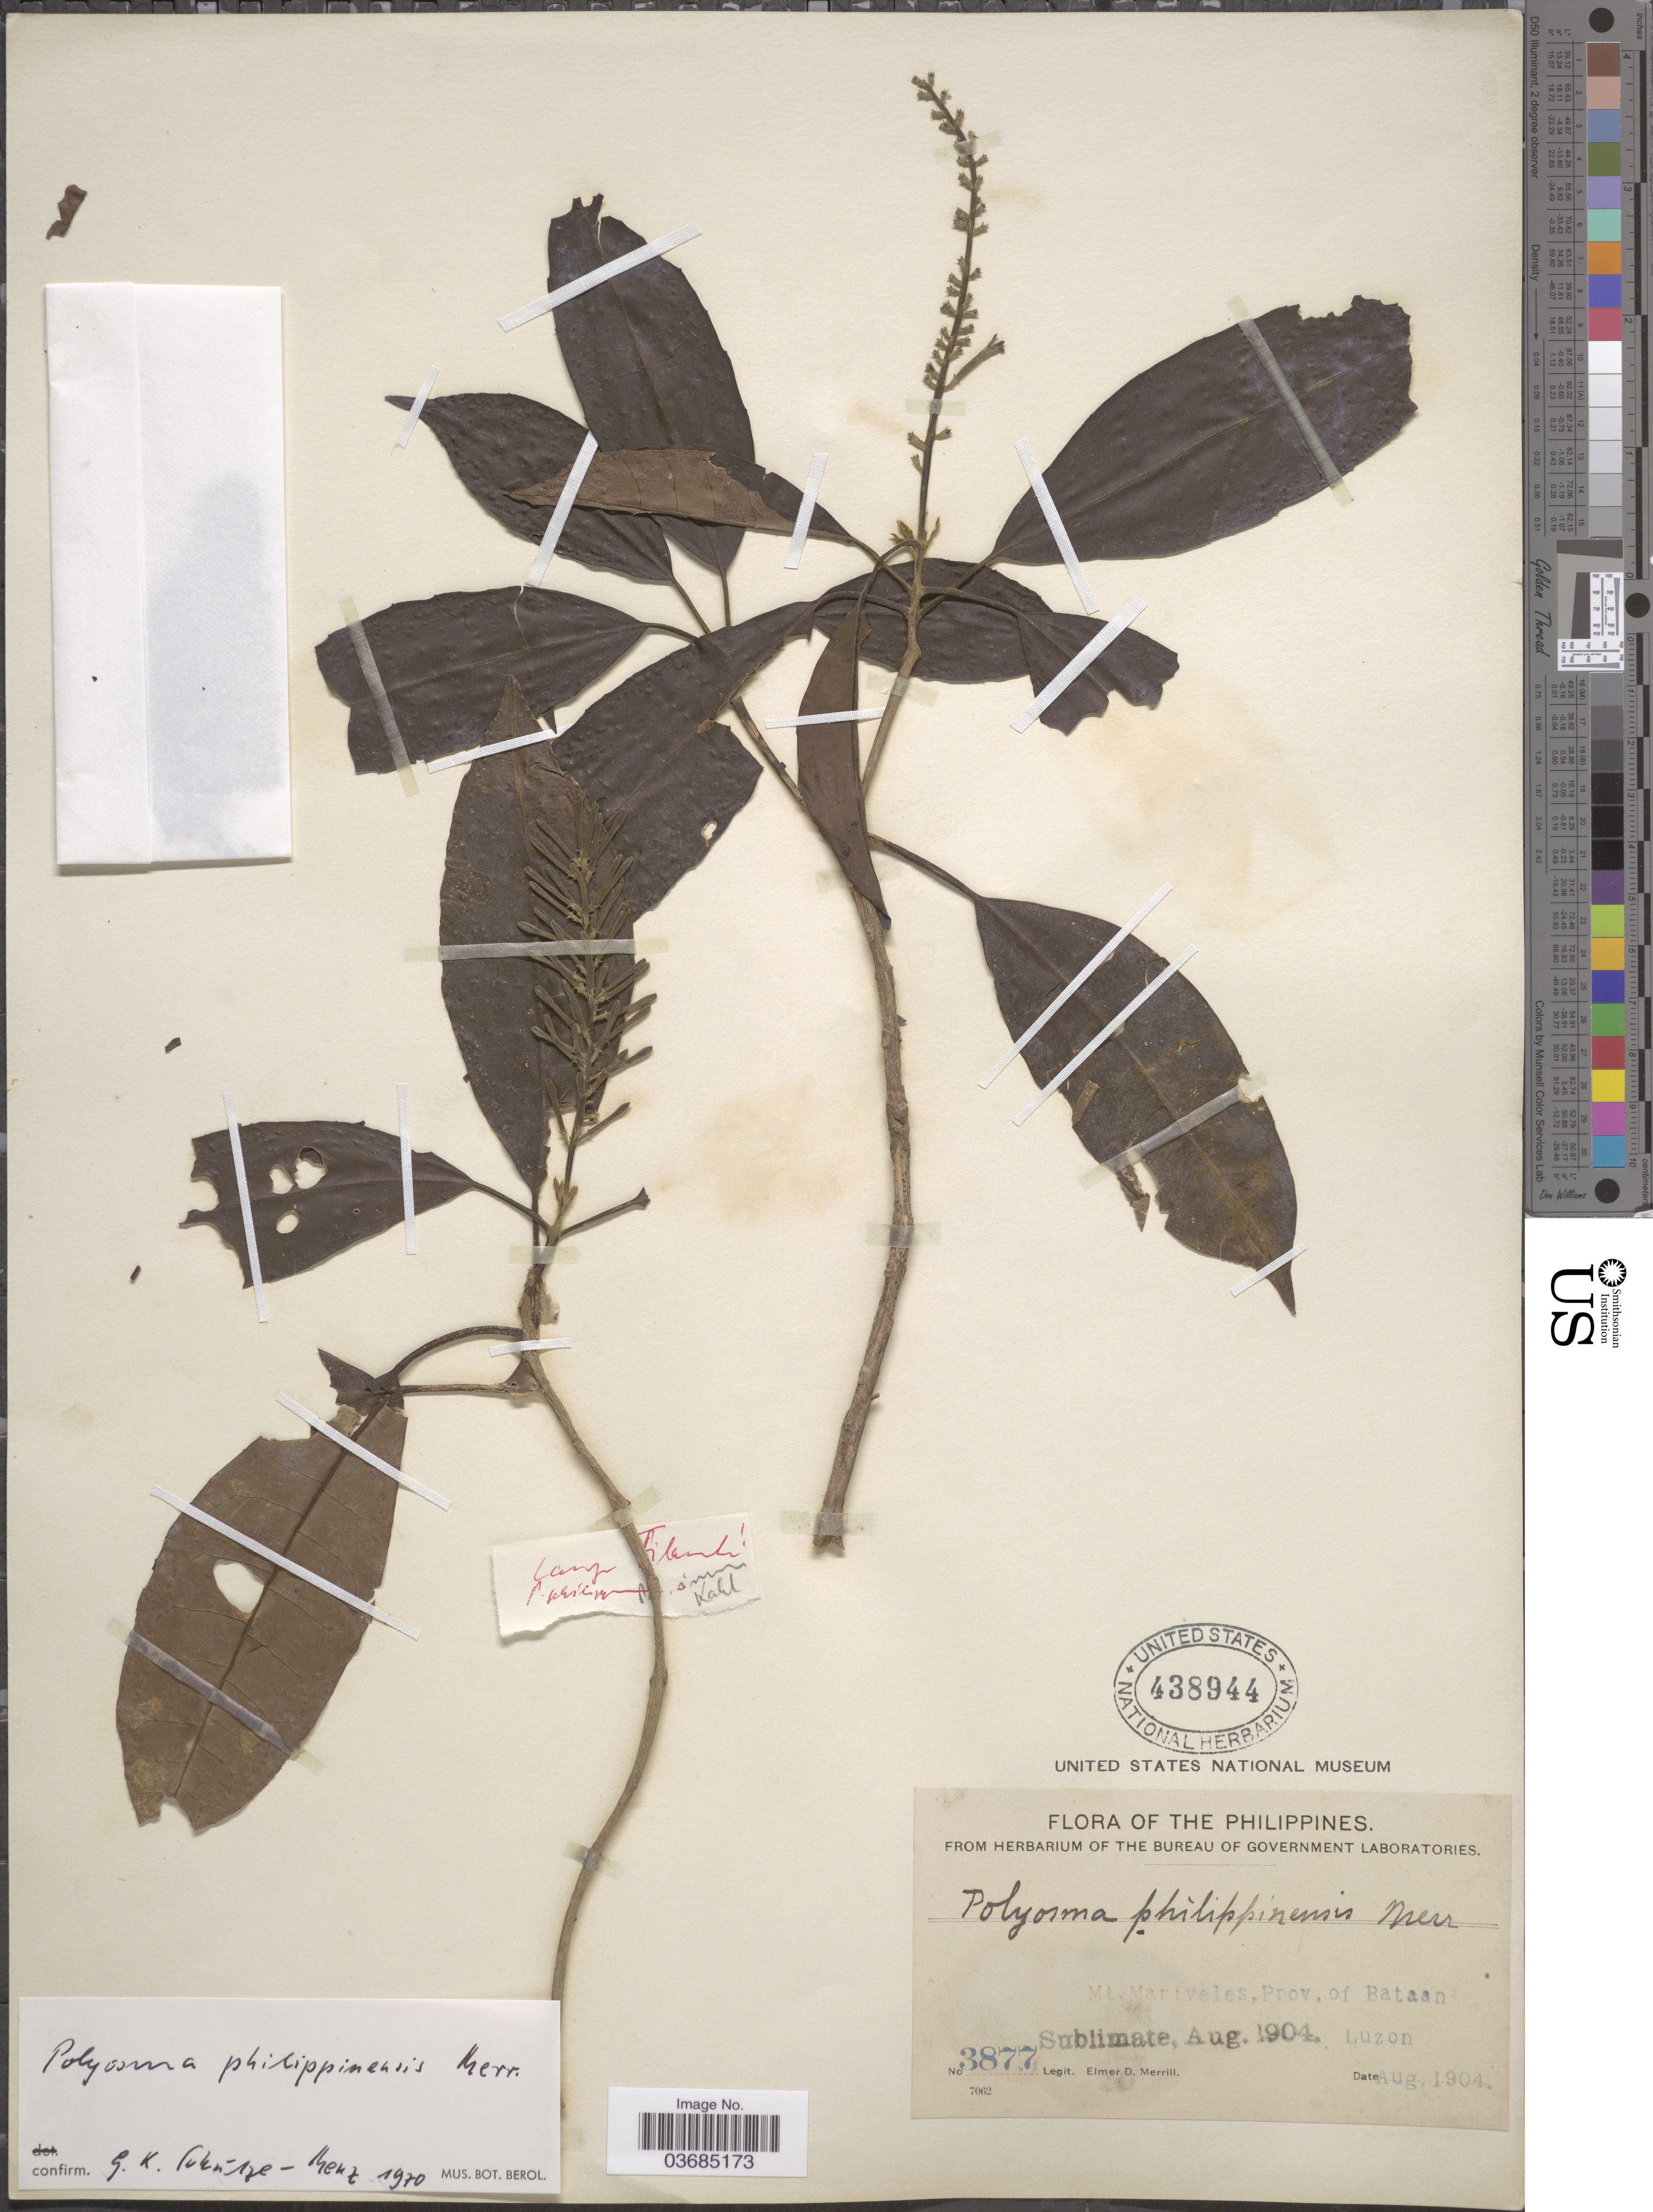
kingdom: Plantae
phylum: Tracheophyta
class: Magnoliopsida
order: Escalloniales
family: Escalloniaceae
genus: Polyosma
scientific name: Polyosma philippinensis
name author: Merr.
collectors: E. D. Merrill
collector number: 3877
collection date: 1904-08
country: Philippines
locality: Mt. Mariveles, Prov. of Bataan. Luzon.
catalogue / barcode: US 438944